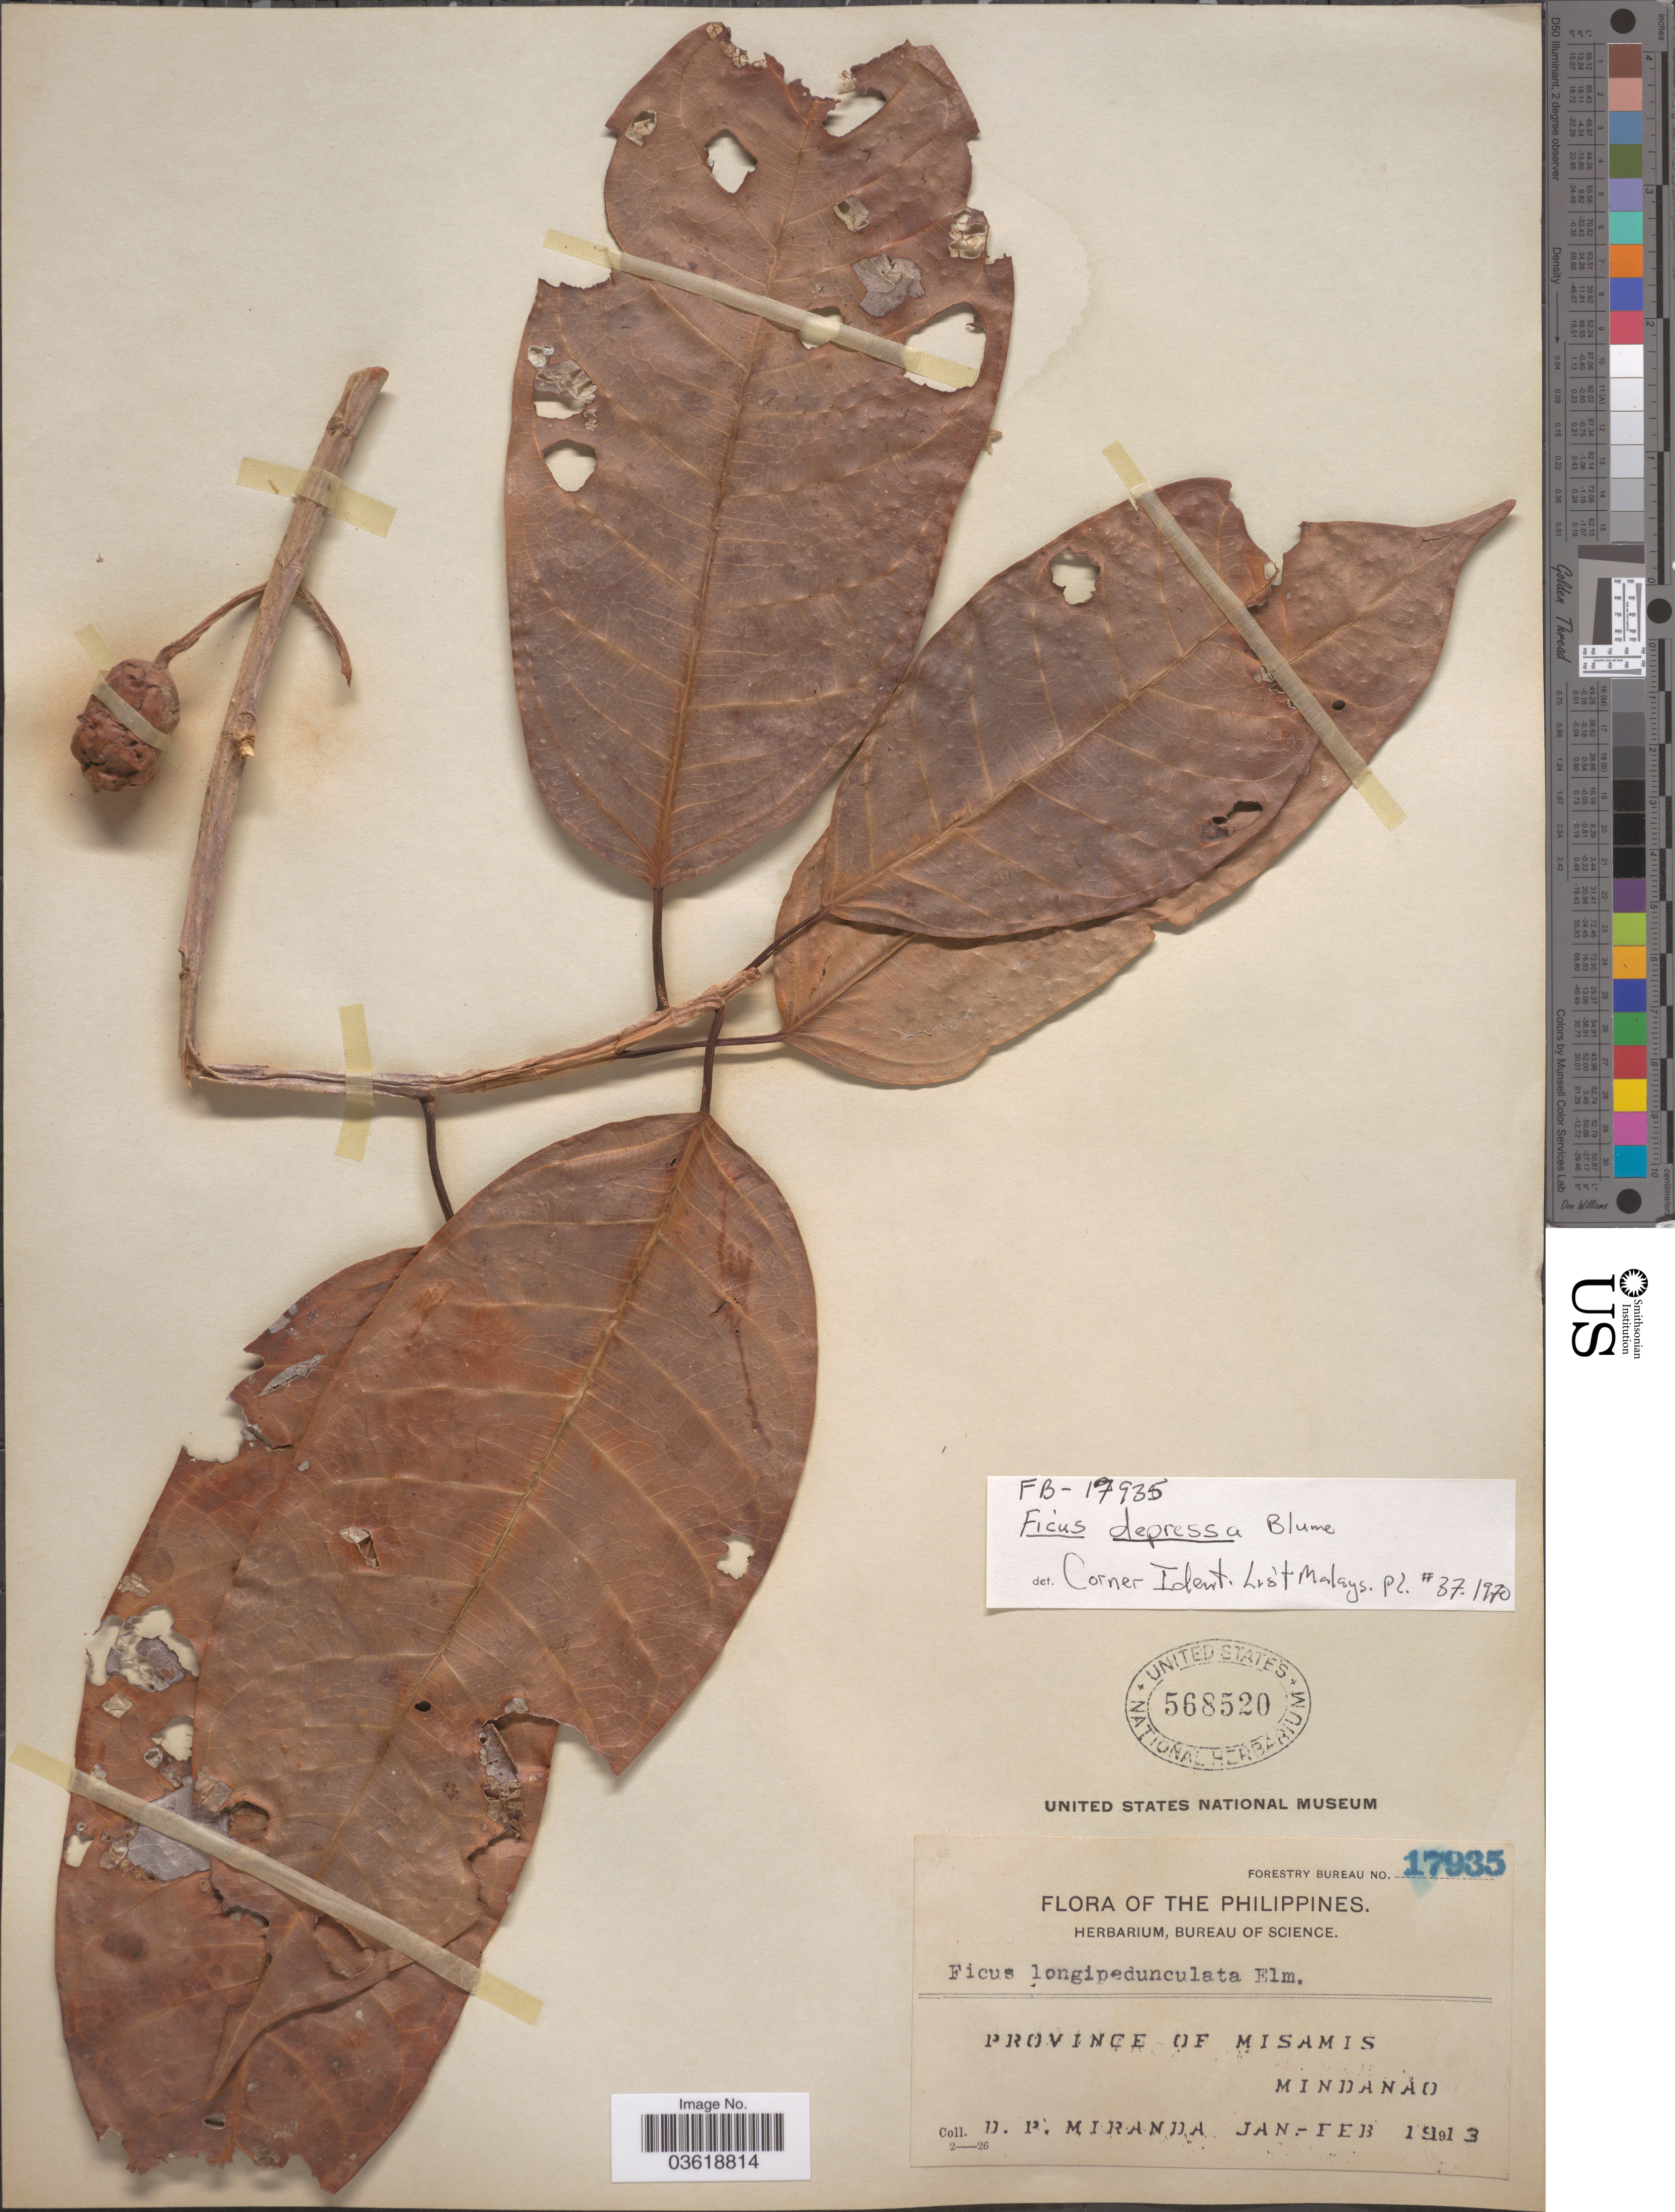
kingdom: Plantae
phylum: Tracheophyta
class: Magnoliopsida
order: Rosales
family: Moraceae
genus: Ficus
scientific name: Ficus depressa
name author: Blume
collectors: D. P. Miranda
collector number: Forestry Bureau 17935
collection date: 1913-01/1913-02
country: Philippines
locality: Province of Misamis. Mindanao.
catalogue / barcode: US 568520